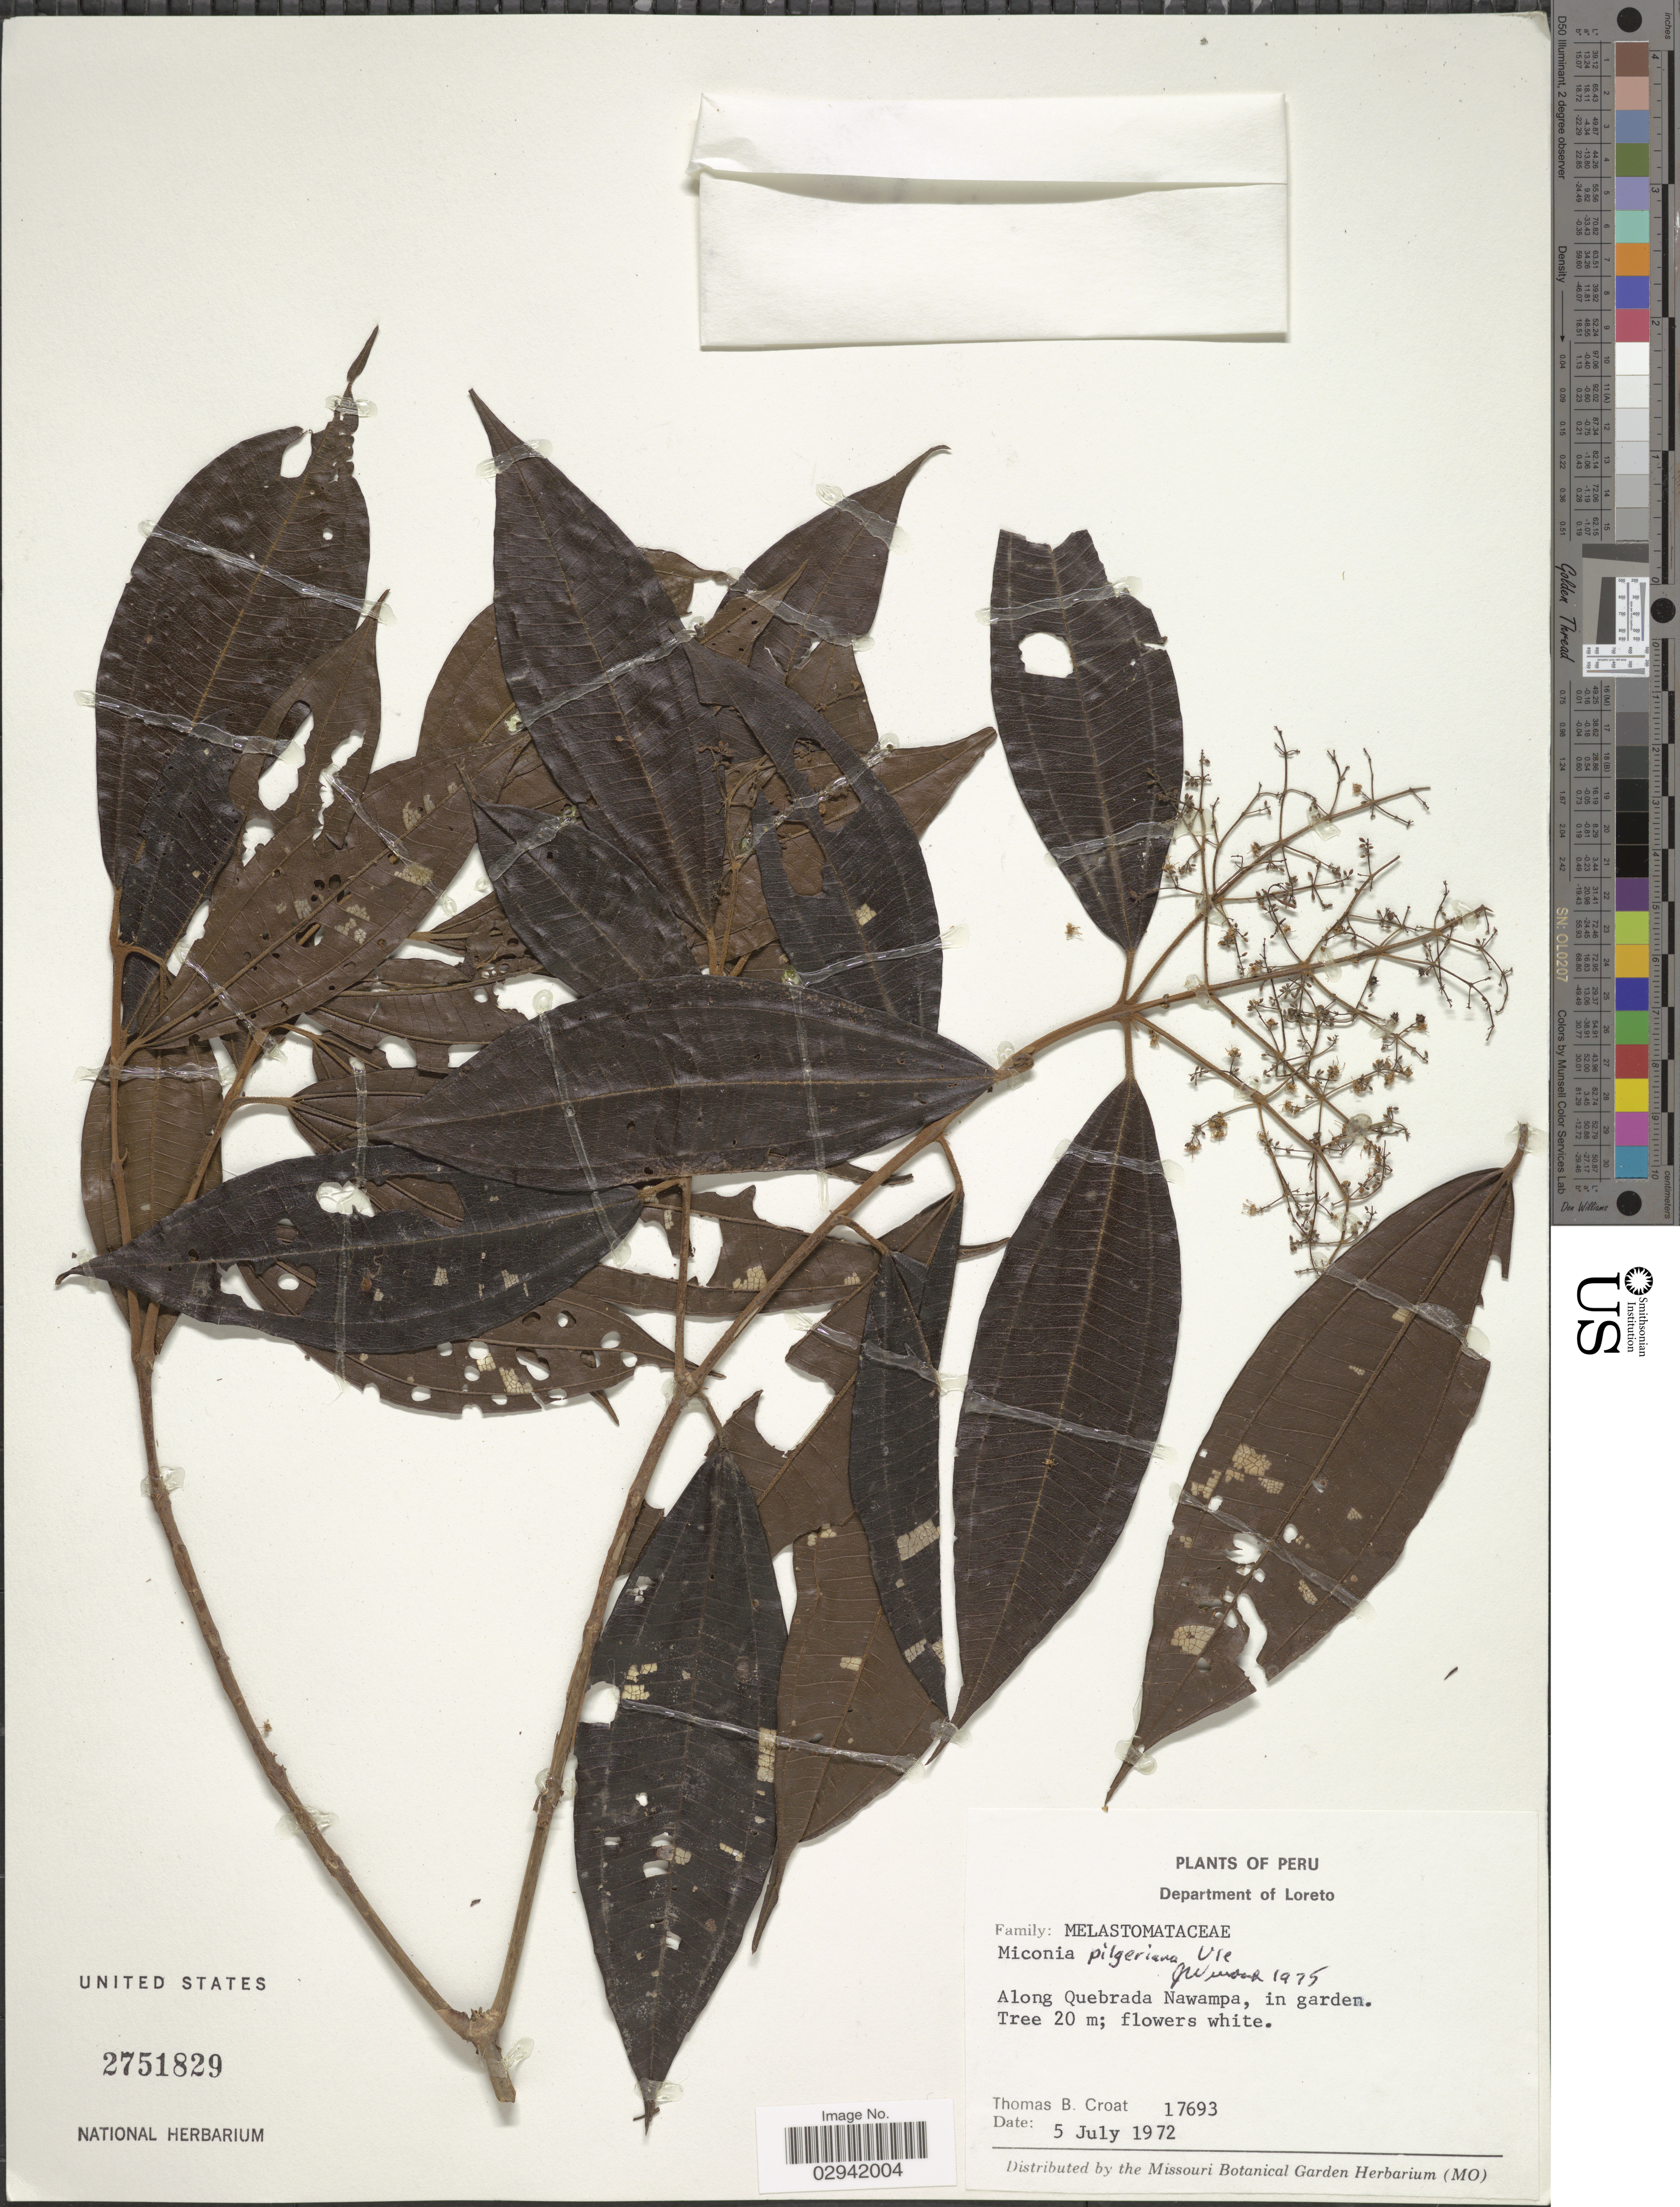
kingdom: Plantae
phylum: Tracheophyta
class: Magnoliopsida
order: Myrtales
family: Melastomataceae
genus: Miconia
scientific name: Miconia pilgeriana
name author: Ule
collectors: T. B. Croat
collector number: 17693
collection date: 1972-07-05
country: Peru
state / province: Loreto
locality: Along Quebrada Nawampa. Department of Loreto.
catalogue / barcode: US 2751829